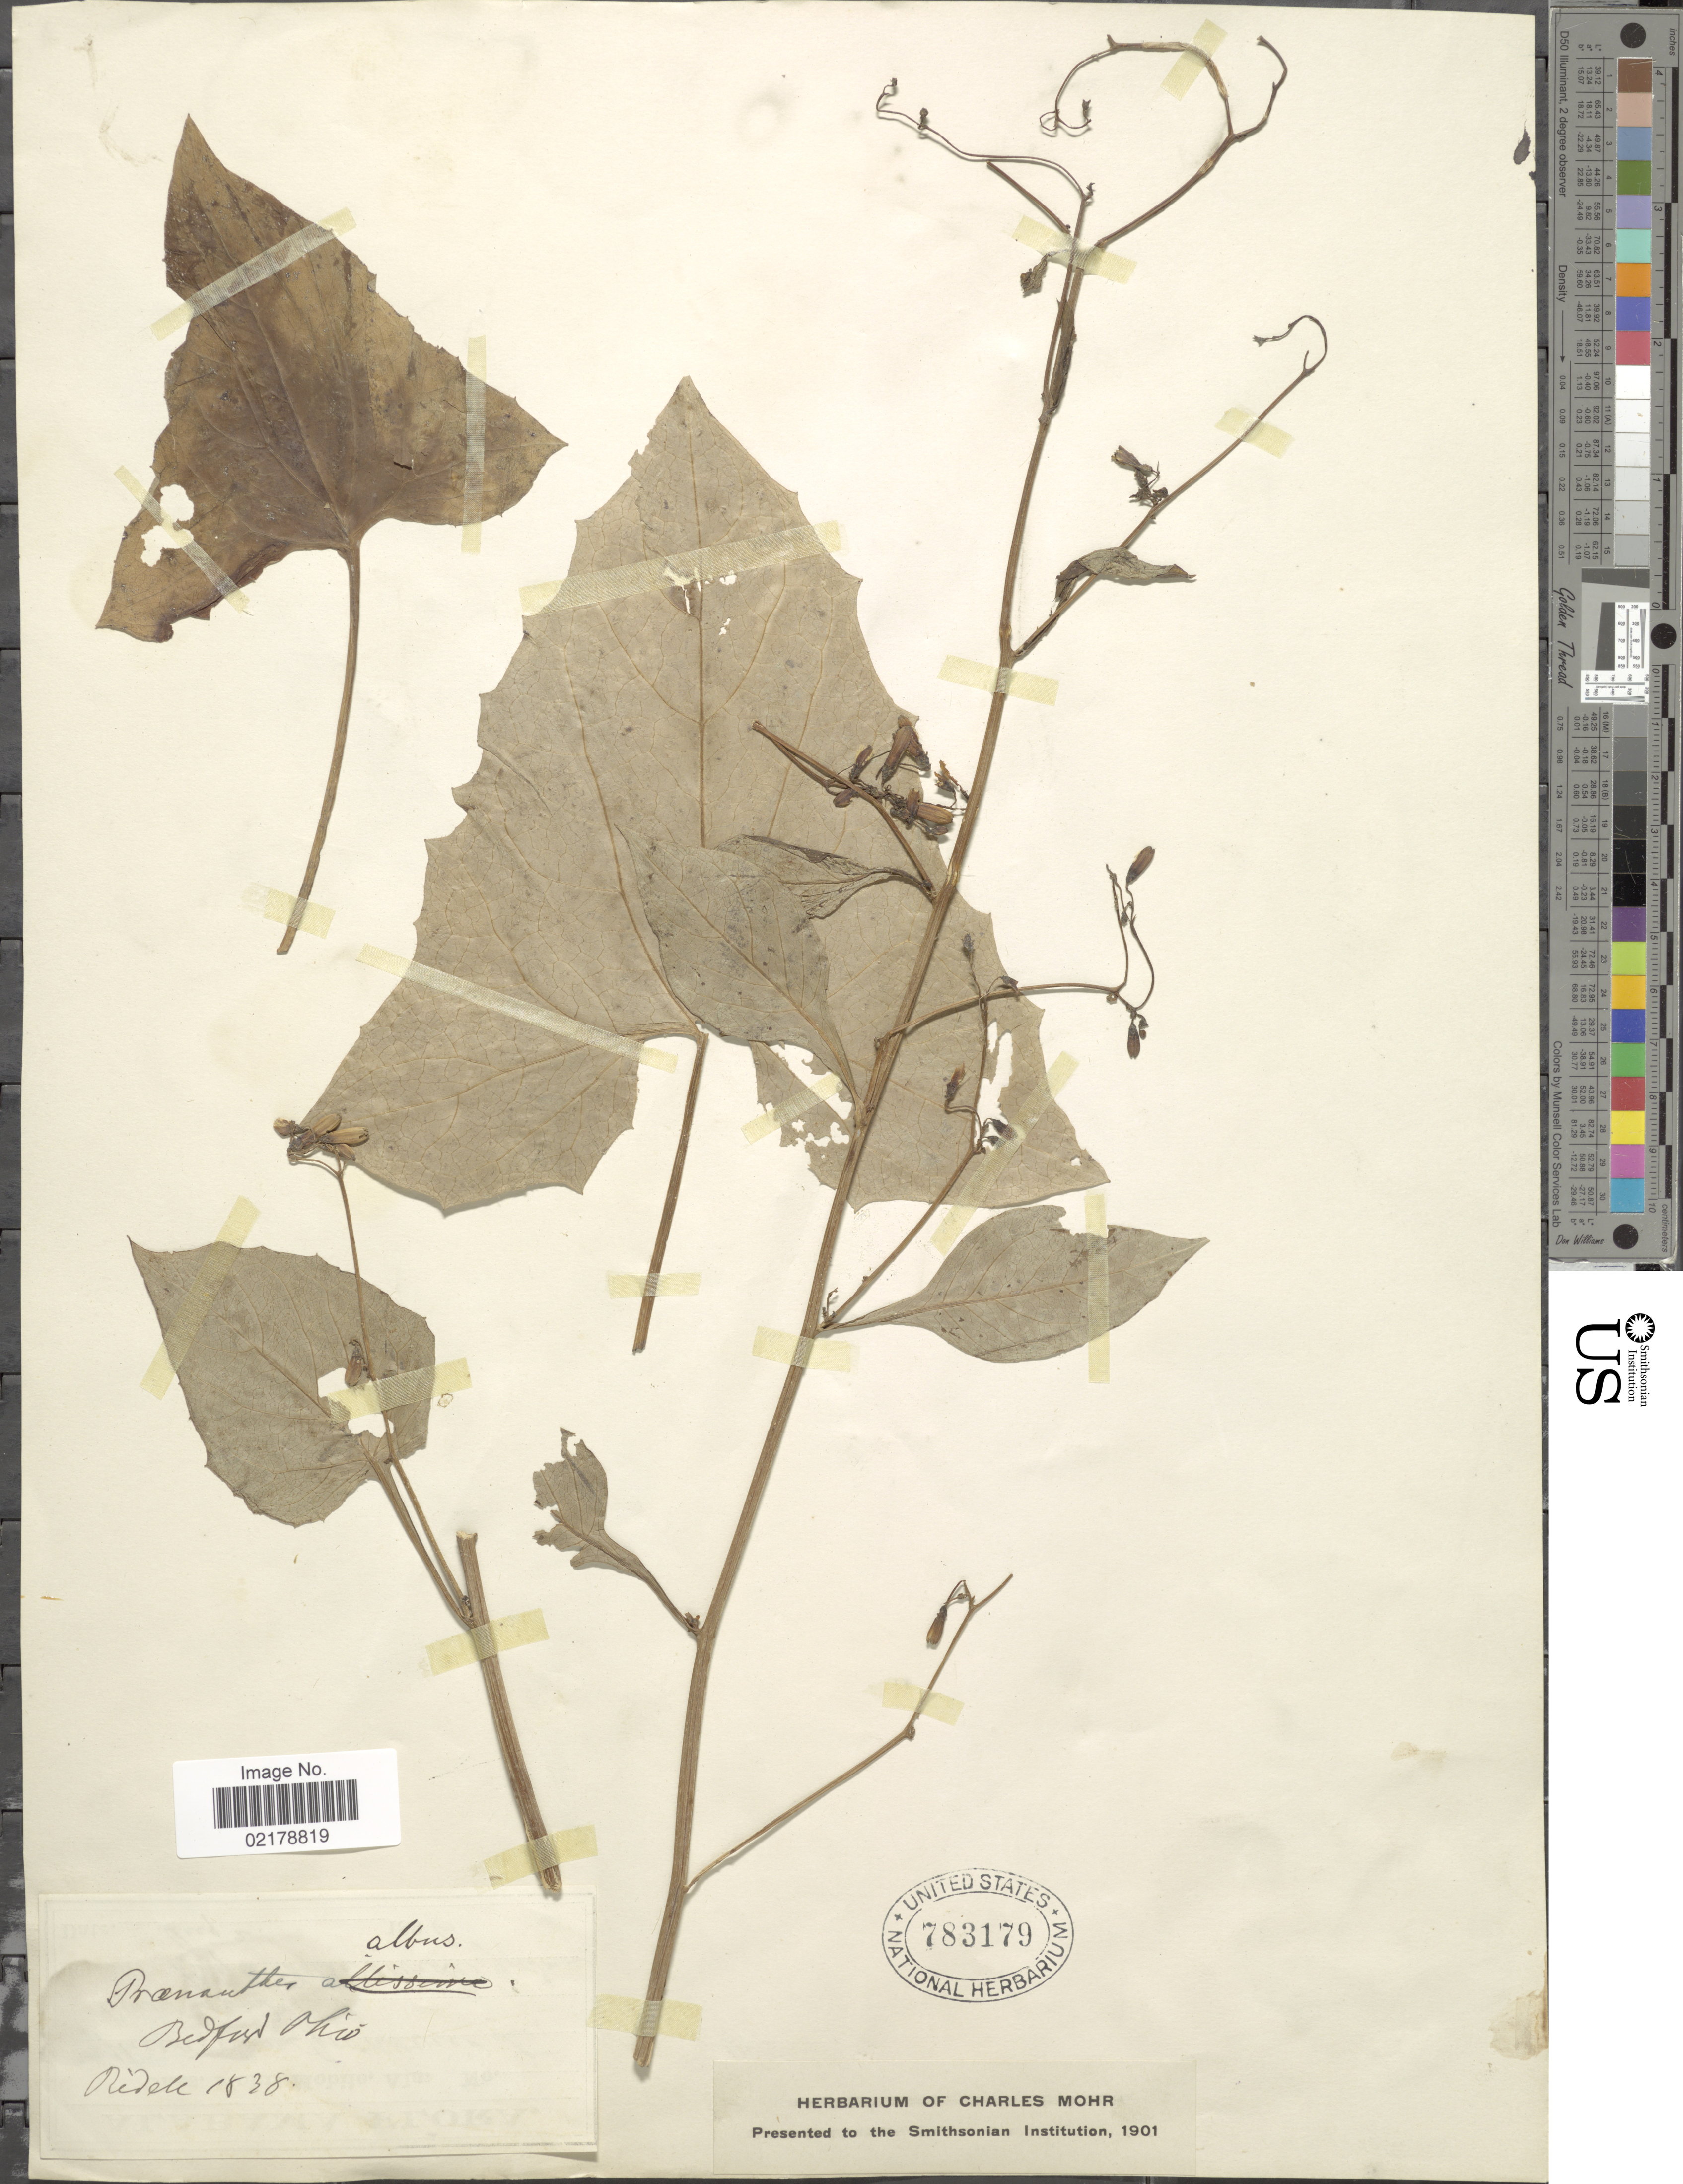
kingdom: Plantae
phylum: Tracheophyta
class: Magnoliopsida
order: Asterales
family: Asteraceae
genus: Nabalus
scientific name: Nabalus albus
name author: (L.) Hook.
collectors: -. Ridell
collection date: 1838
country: United States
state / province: Ohio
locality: Bedford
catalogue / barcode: US 783179